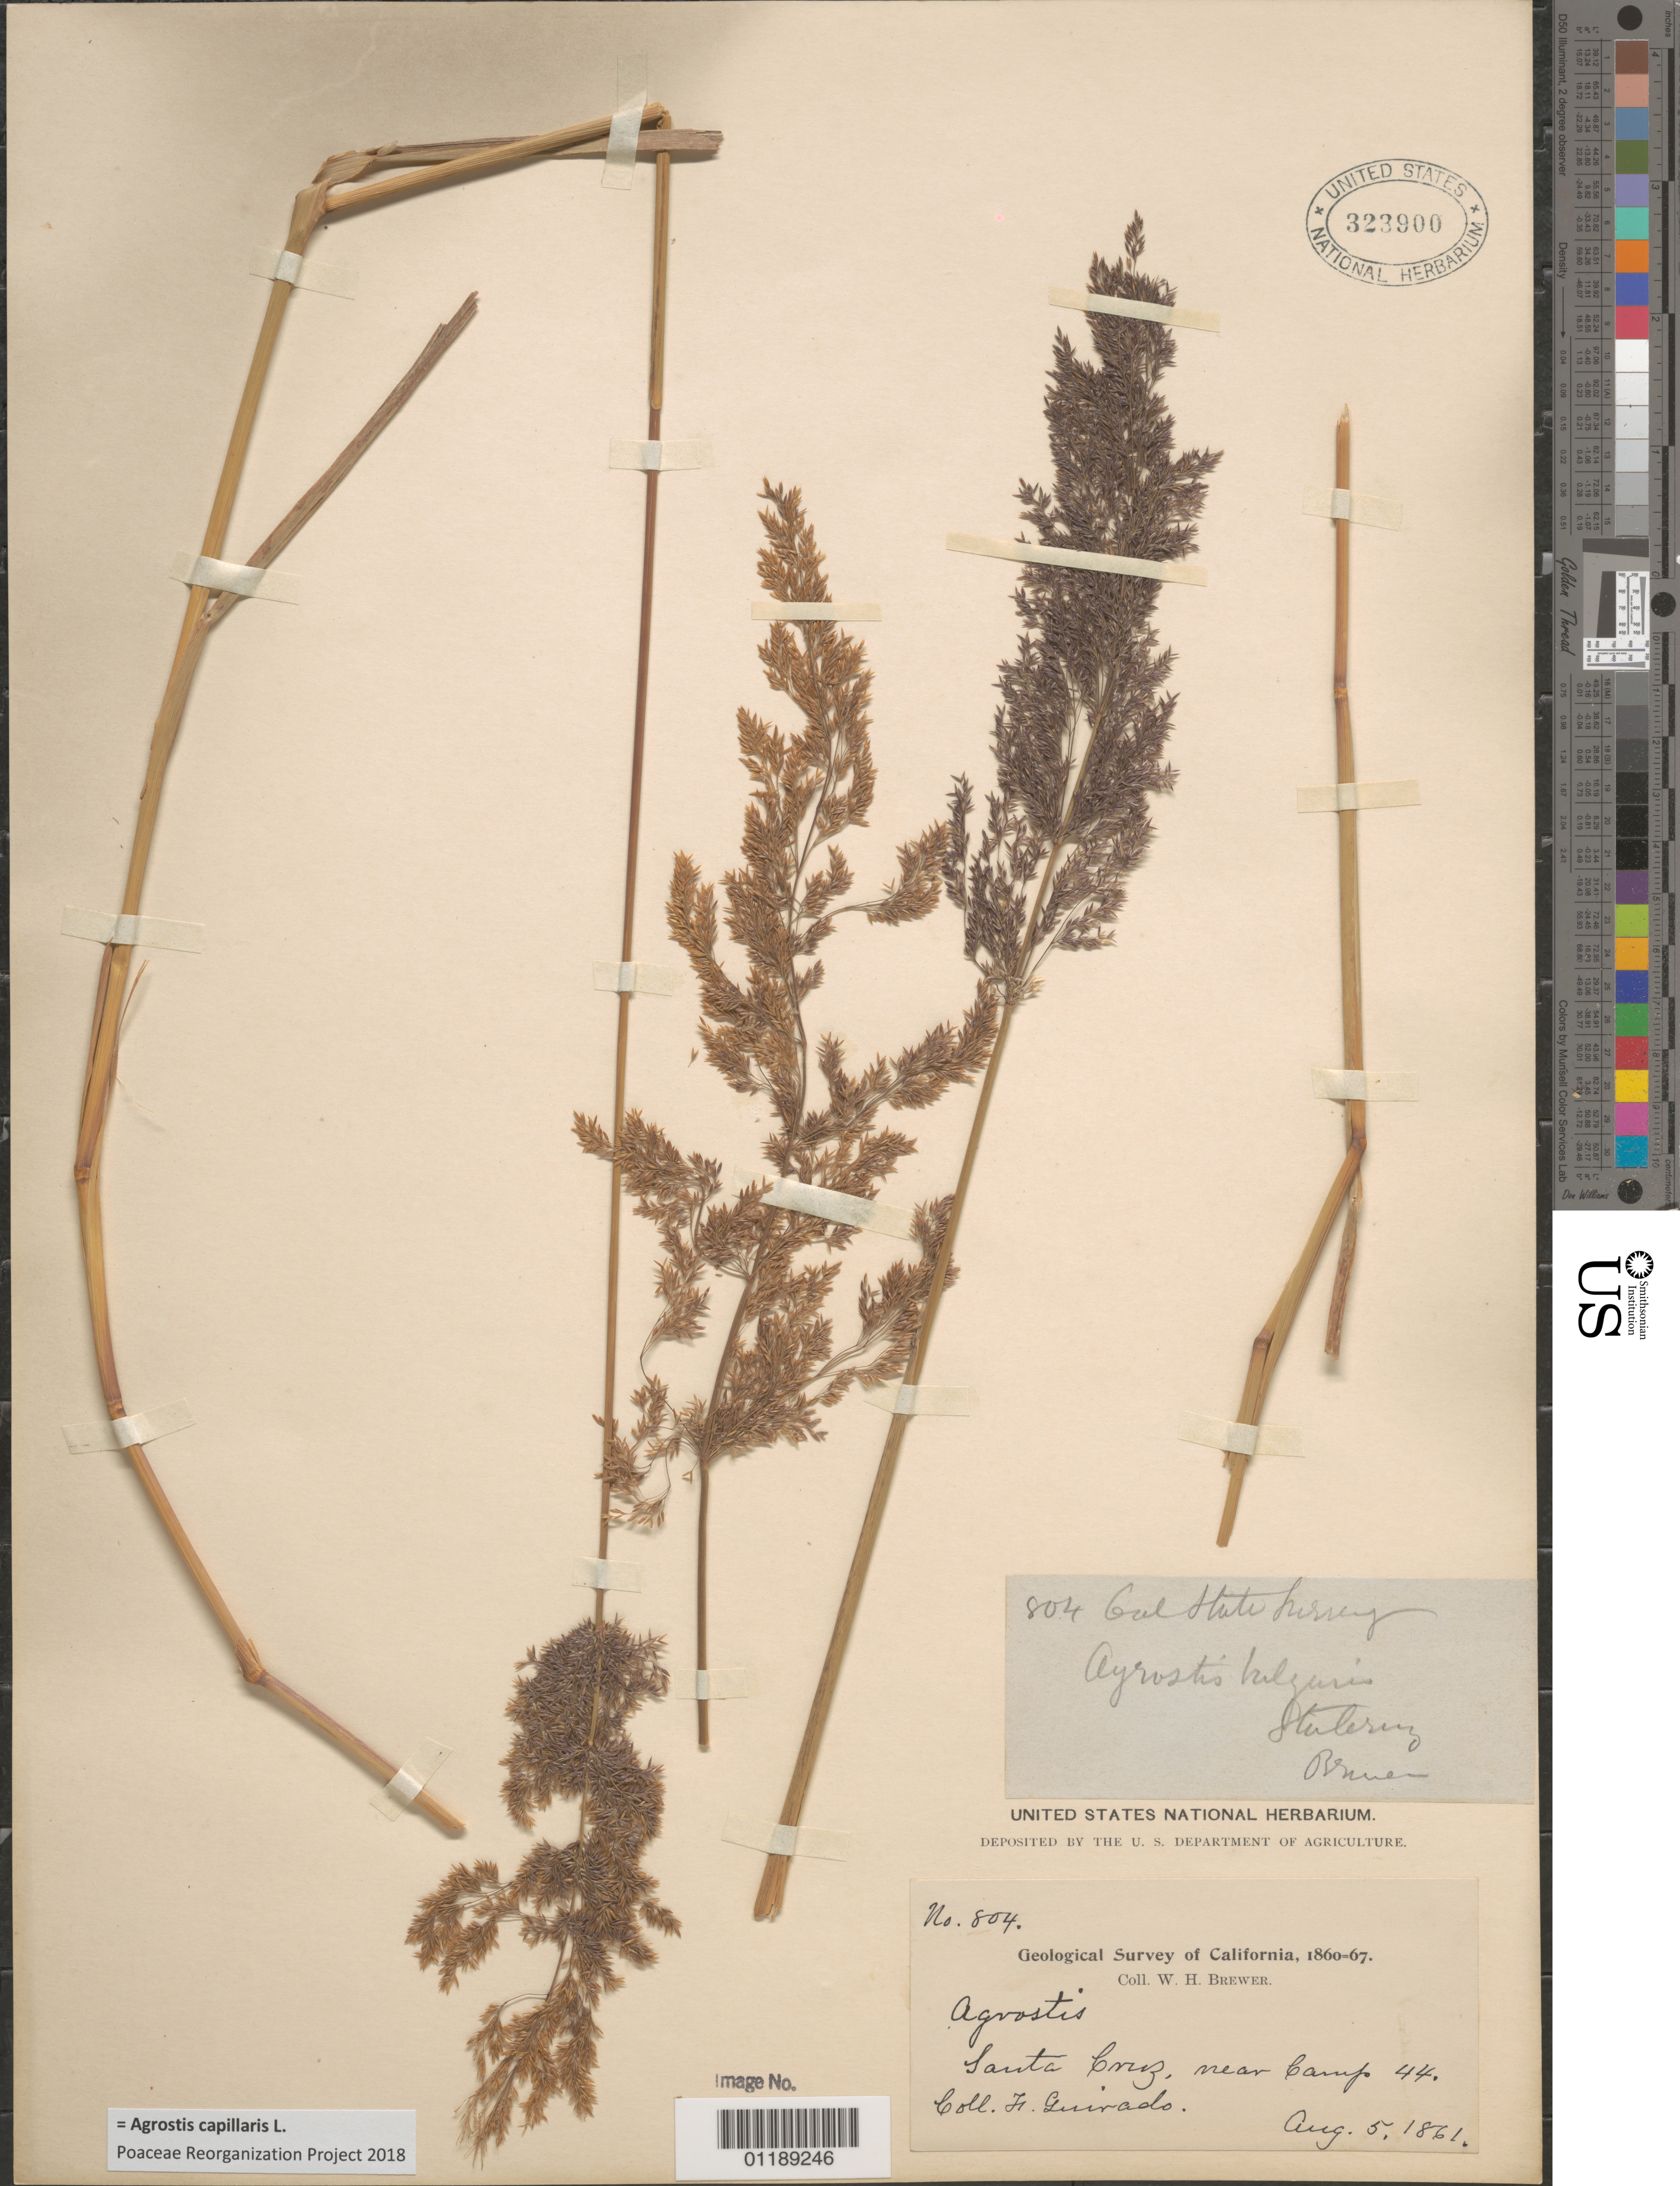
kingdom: Plantae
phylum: Tracheophyta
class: Liliopsida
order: Poales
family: Poaceae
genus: Agrostis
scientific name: Agrostis capillaris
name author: L.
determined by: Poaceae Reorganization Project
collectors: F. Guirado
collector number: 804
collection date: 1861-08-05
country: United States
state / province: California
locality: Santa Cruz, near Camp 44.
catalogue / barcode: US 323900